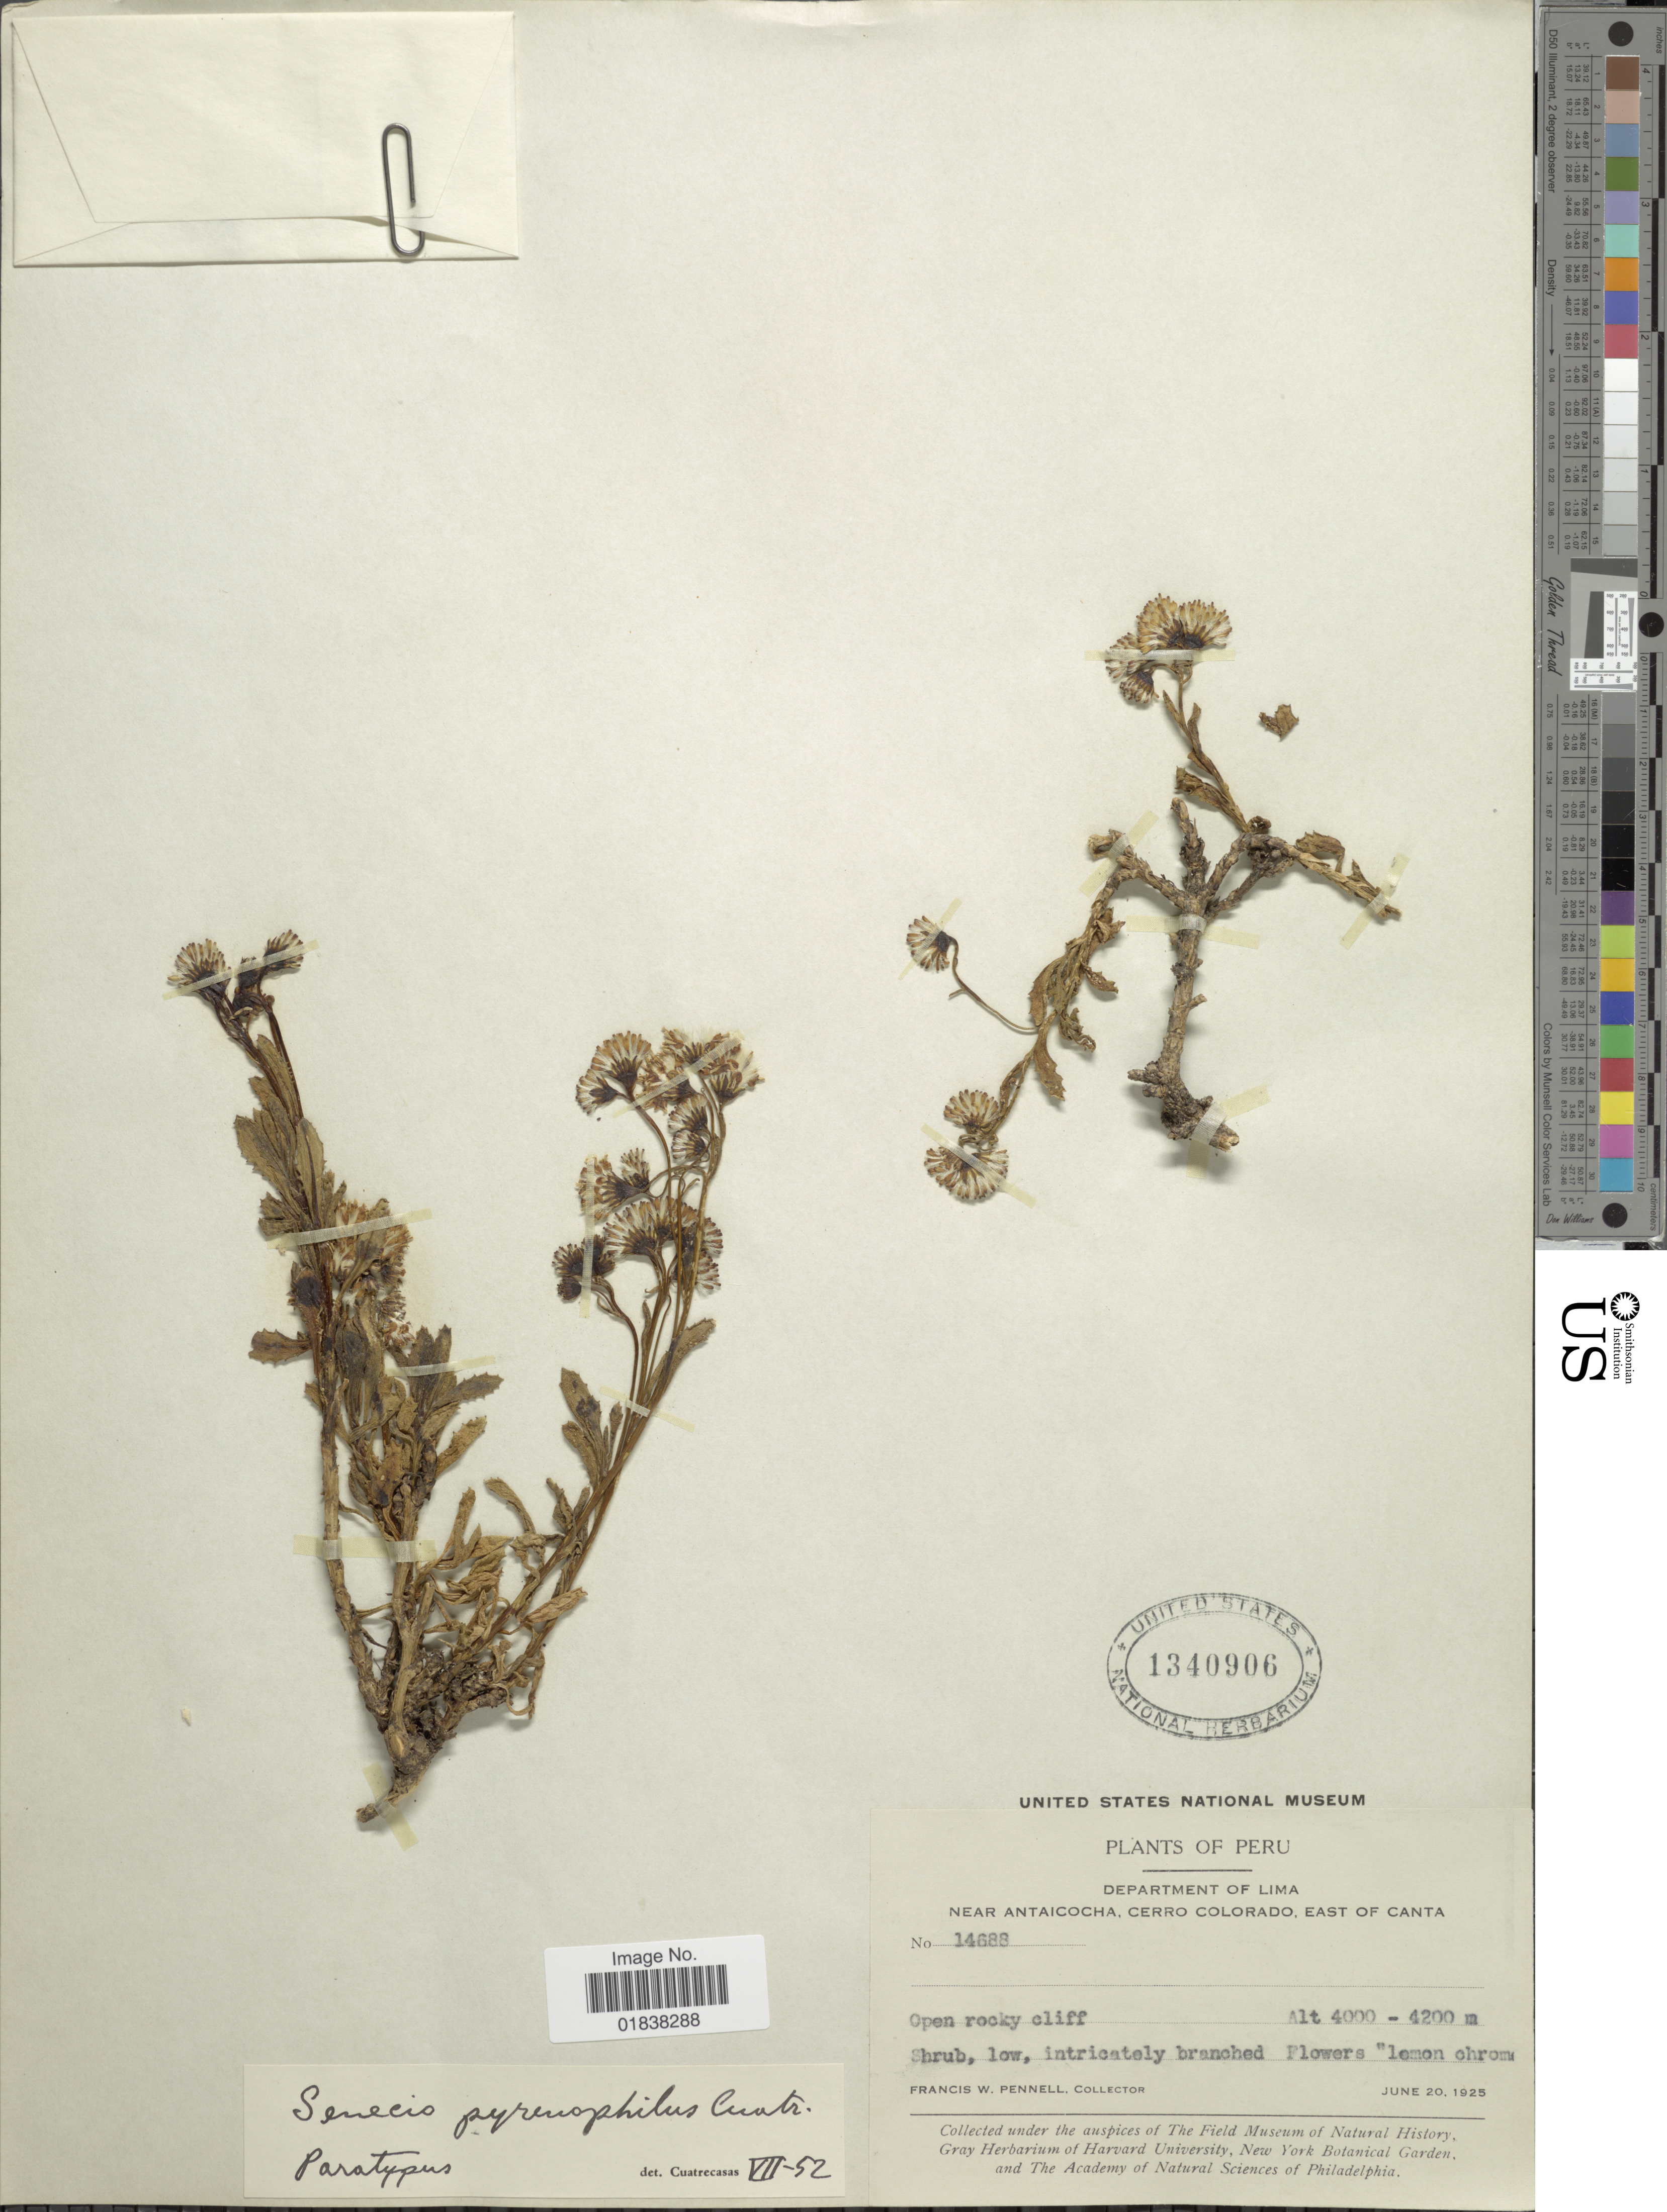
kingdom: Plantae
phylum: Tracheophyta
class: Magnoliopsida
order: Asterales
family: Asteraceae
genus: Senecio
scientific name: Senecio pyrenophilus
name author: Cuatrec.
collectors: F. W. Pennell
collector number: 14688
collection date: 1925-06-20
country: Peru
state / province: Lima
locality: Near Antaicocha, Cerro Colorado, East of Canta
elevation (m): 4000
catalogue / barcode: US 1340906